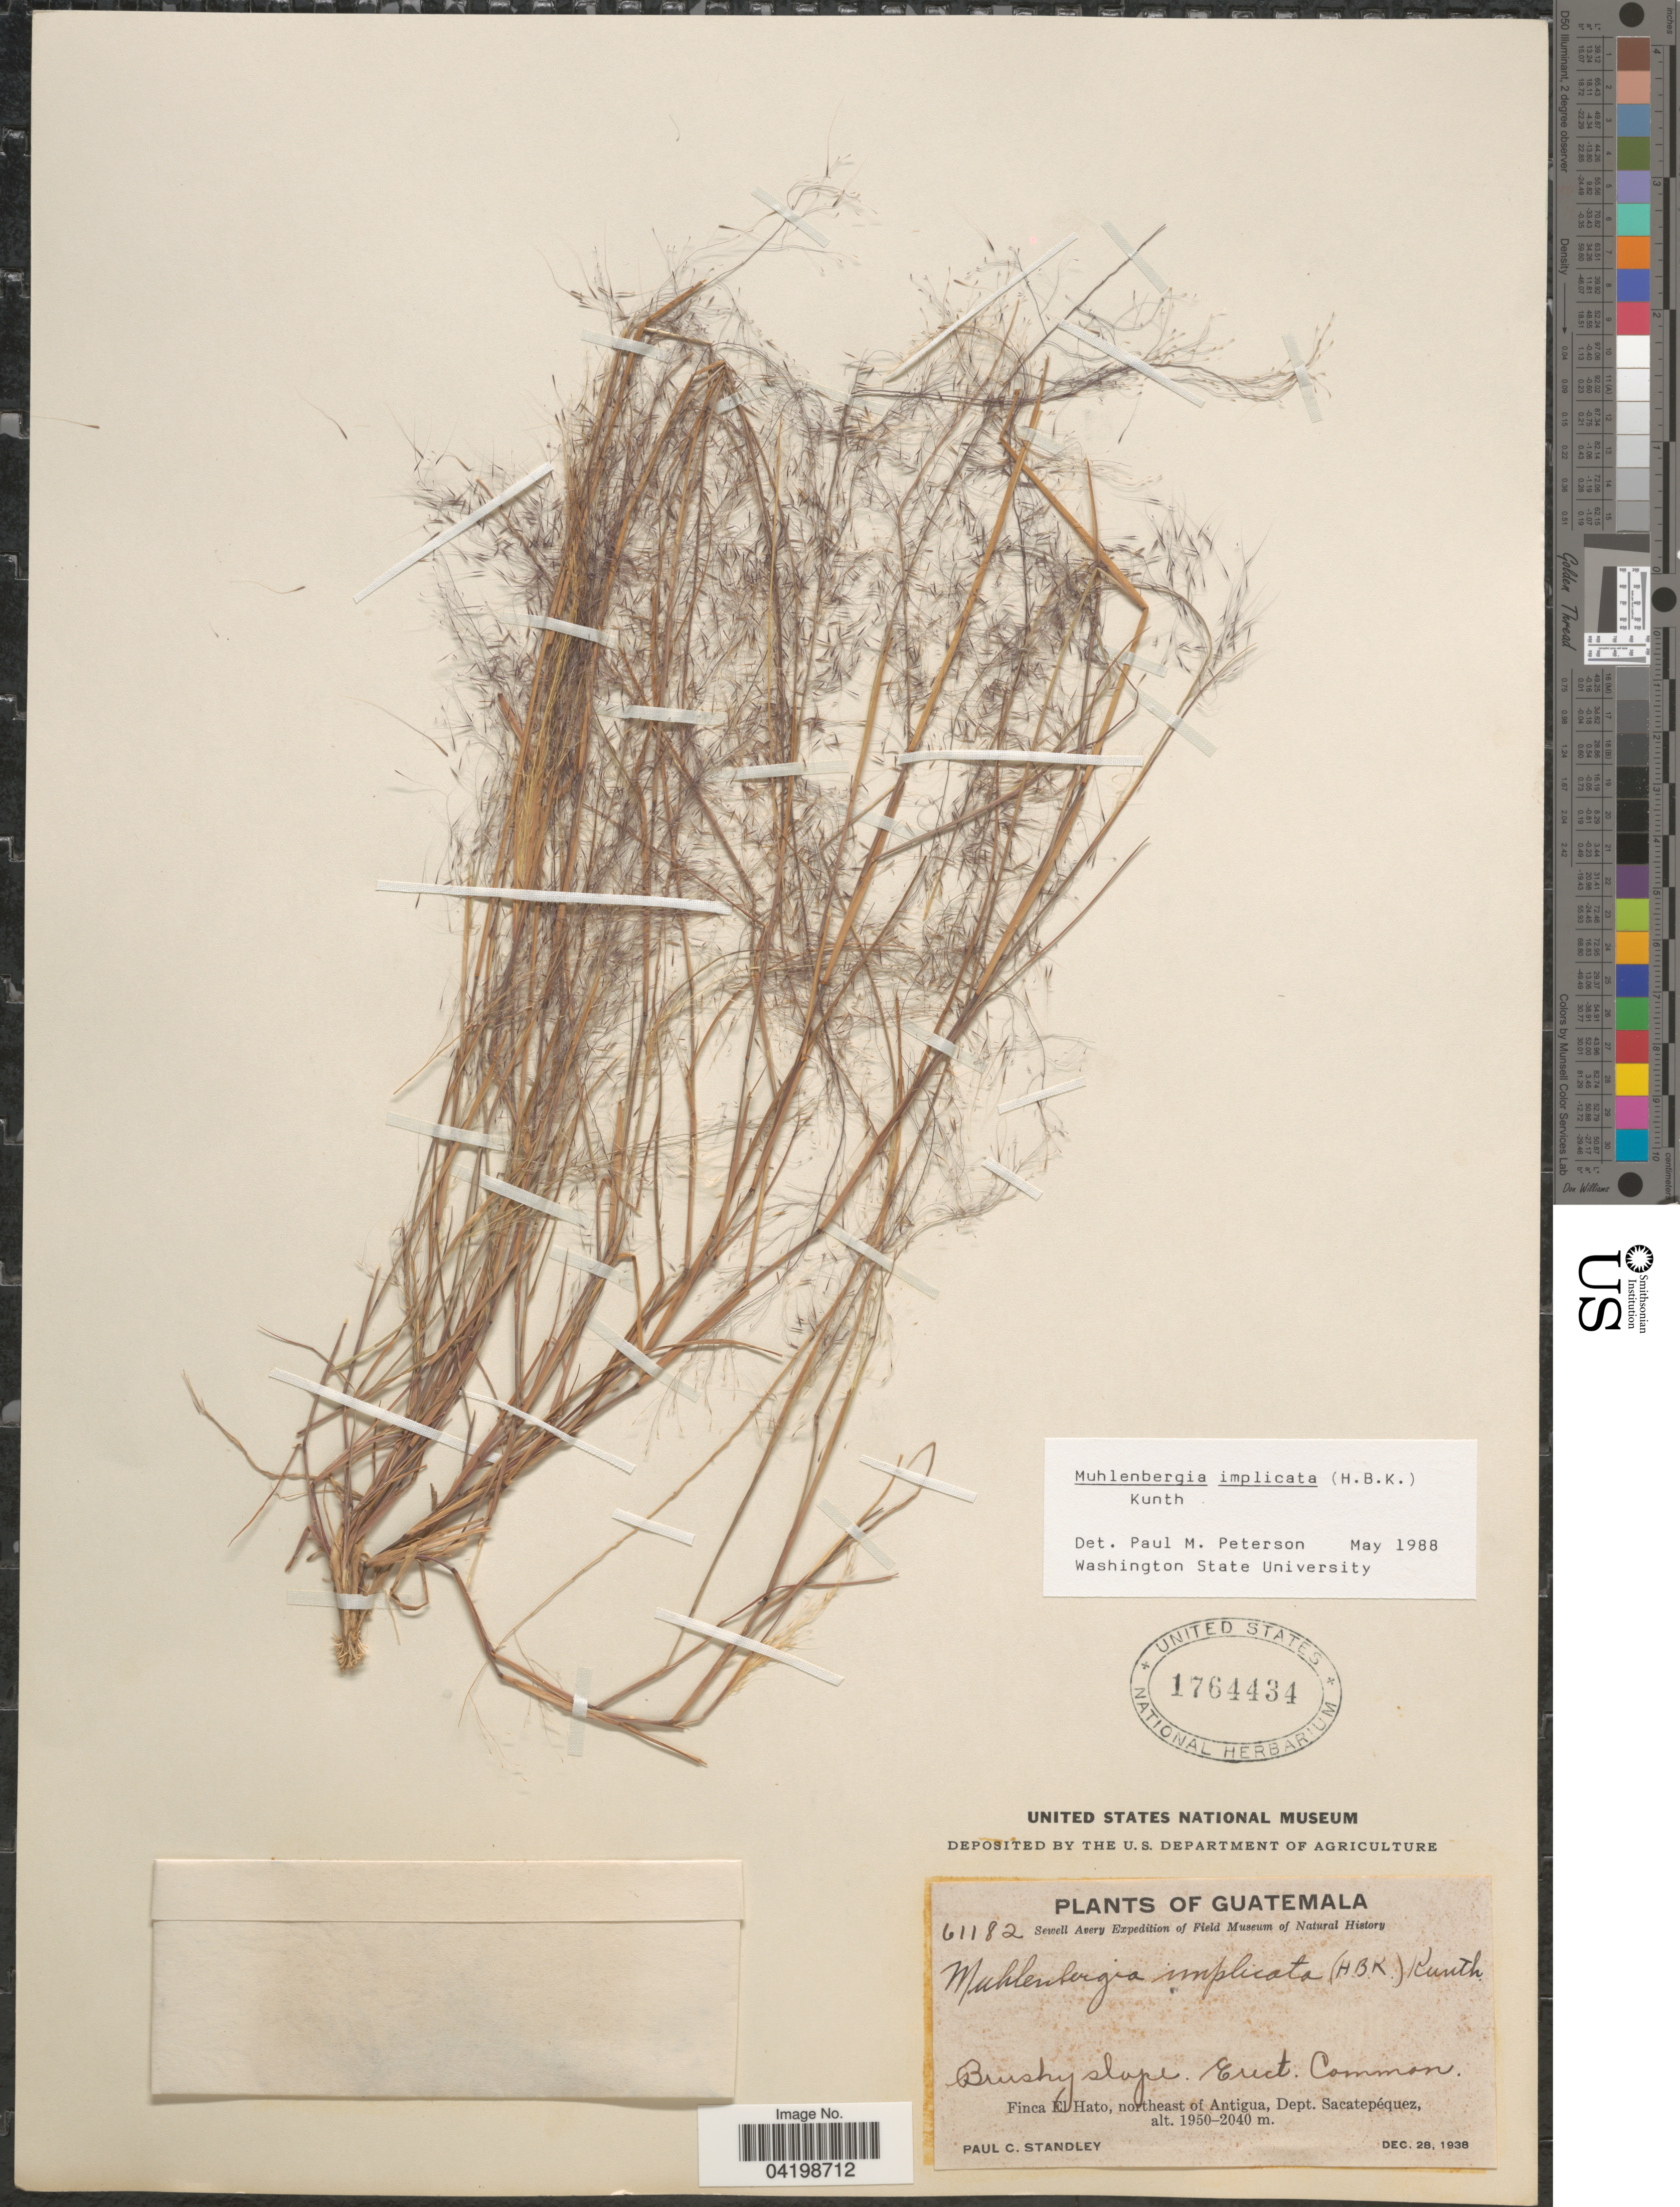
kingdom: Plantae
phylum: Tracheophyta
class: Liliopsida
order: Poales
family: Poaceae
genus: Muhlenbergia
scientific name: Muhlenbergia implicata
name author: (Kunth) Trin.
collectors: P. C. Standley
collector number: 61182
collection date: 1938-12-28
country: Guatemala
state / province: Sacatepequez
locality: Sewell Avery Expedition. Finca El Hato, northeast of Antigua, Dept. Sacatepéquez.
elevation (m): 1950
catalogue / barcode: US 1764434